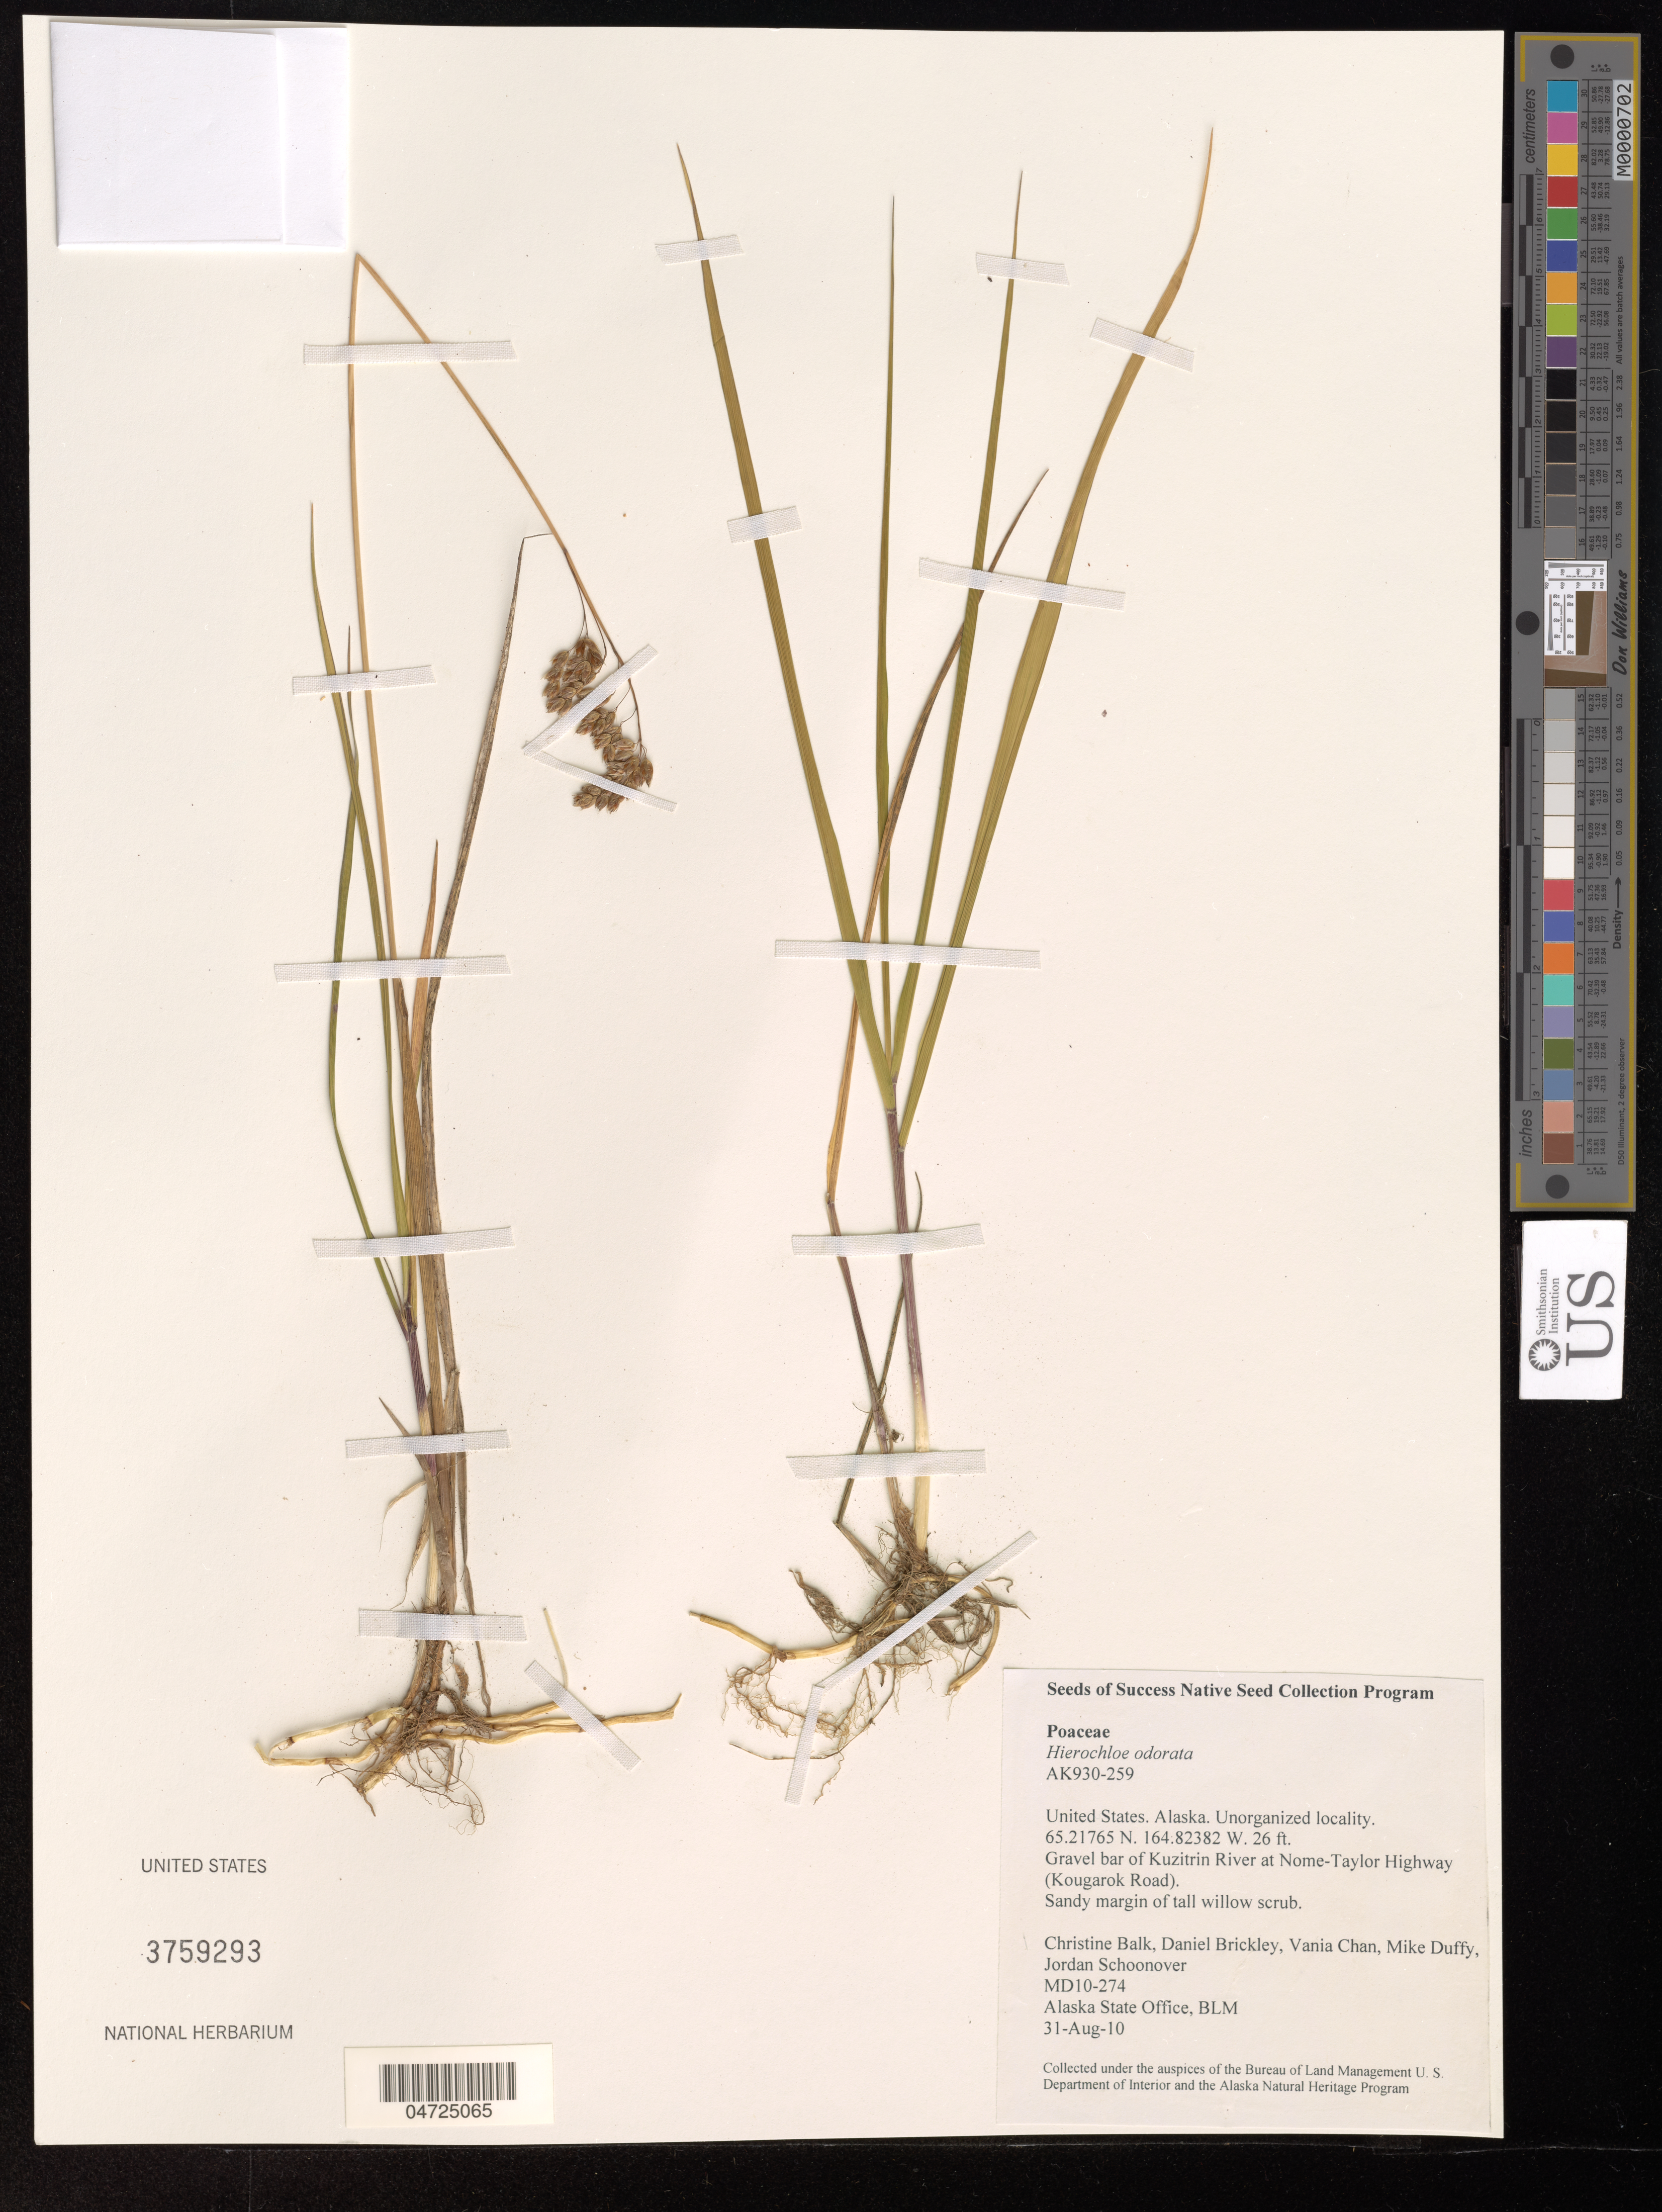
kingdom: Plantae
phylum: Tracheophyta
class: Liliopsida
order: Poales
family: Poaceae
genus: Hierochloe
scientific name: Hierochloe odorata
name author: (L.) P. Beauv.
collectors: C. Balk, D. Brickley, V. Chan & M. Duffy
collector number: MD10-274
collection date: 2010-08-31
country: United States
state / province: Alaska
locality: Gravel bar of Kuzitrin River at Nome-Taylor Highway (Kougarok Road).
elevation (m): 8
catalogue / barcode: US 3759293